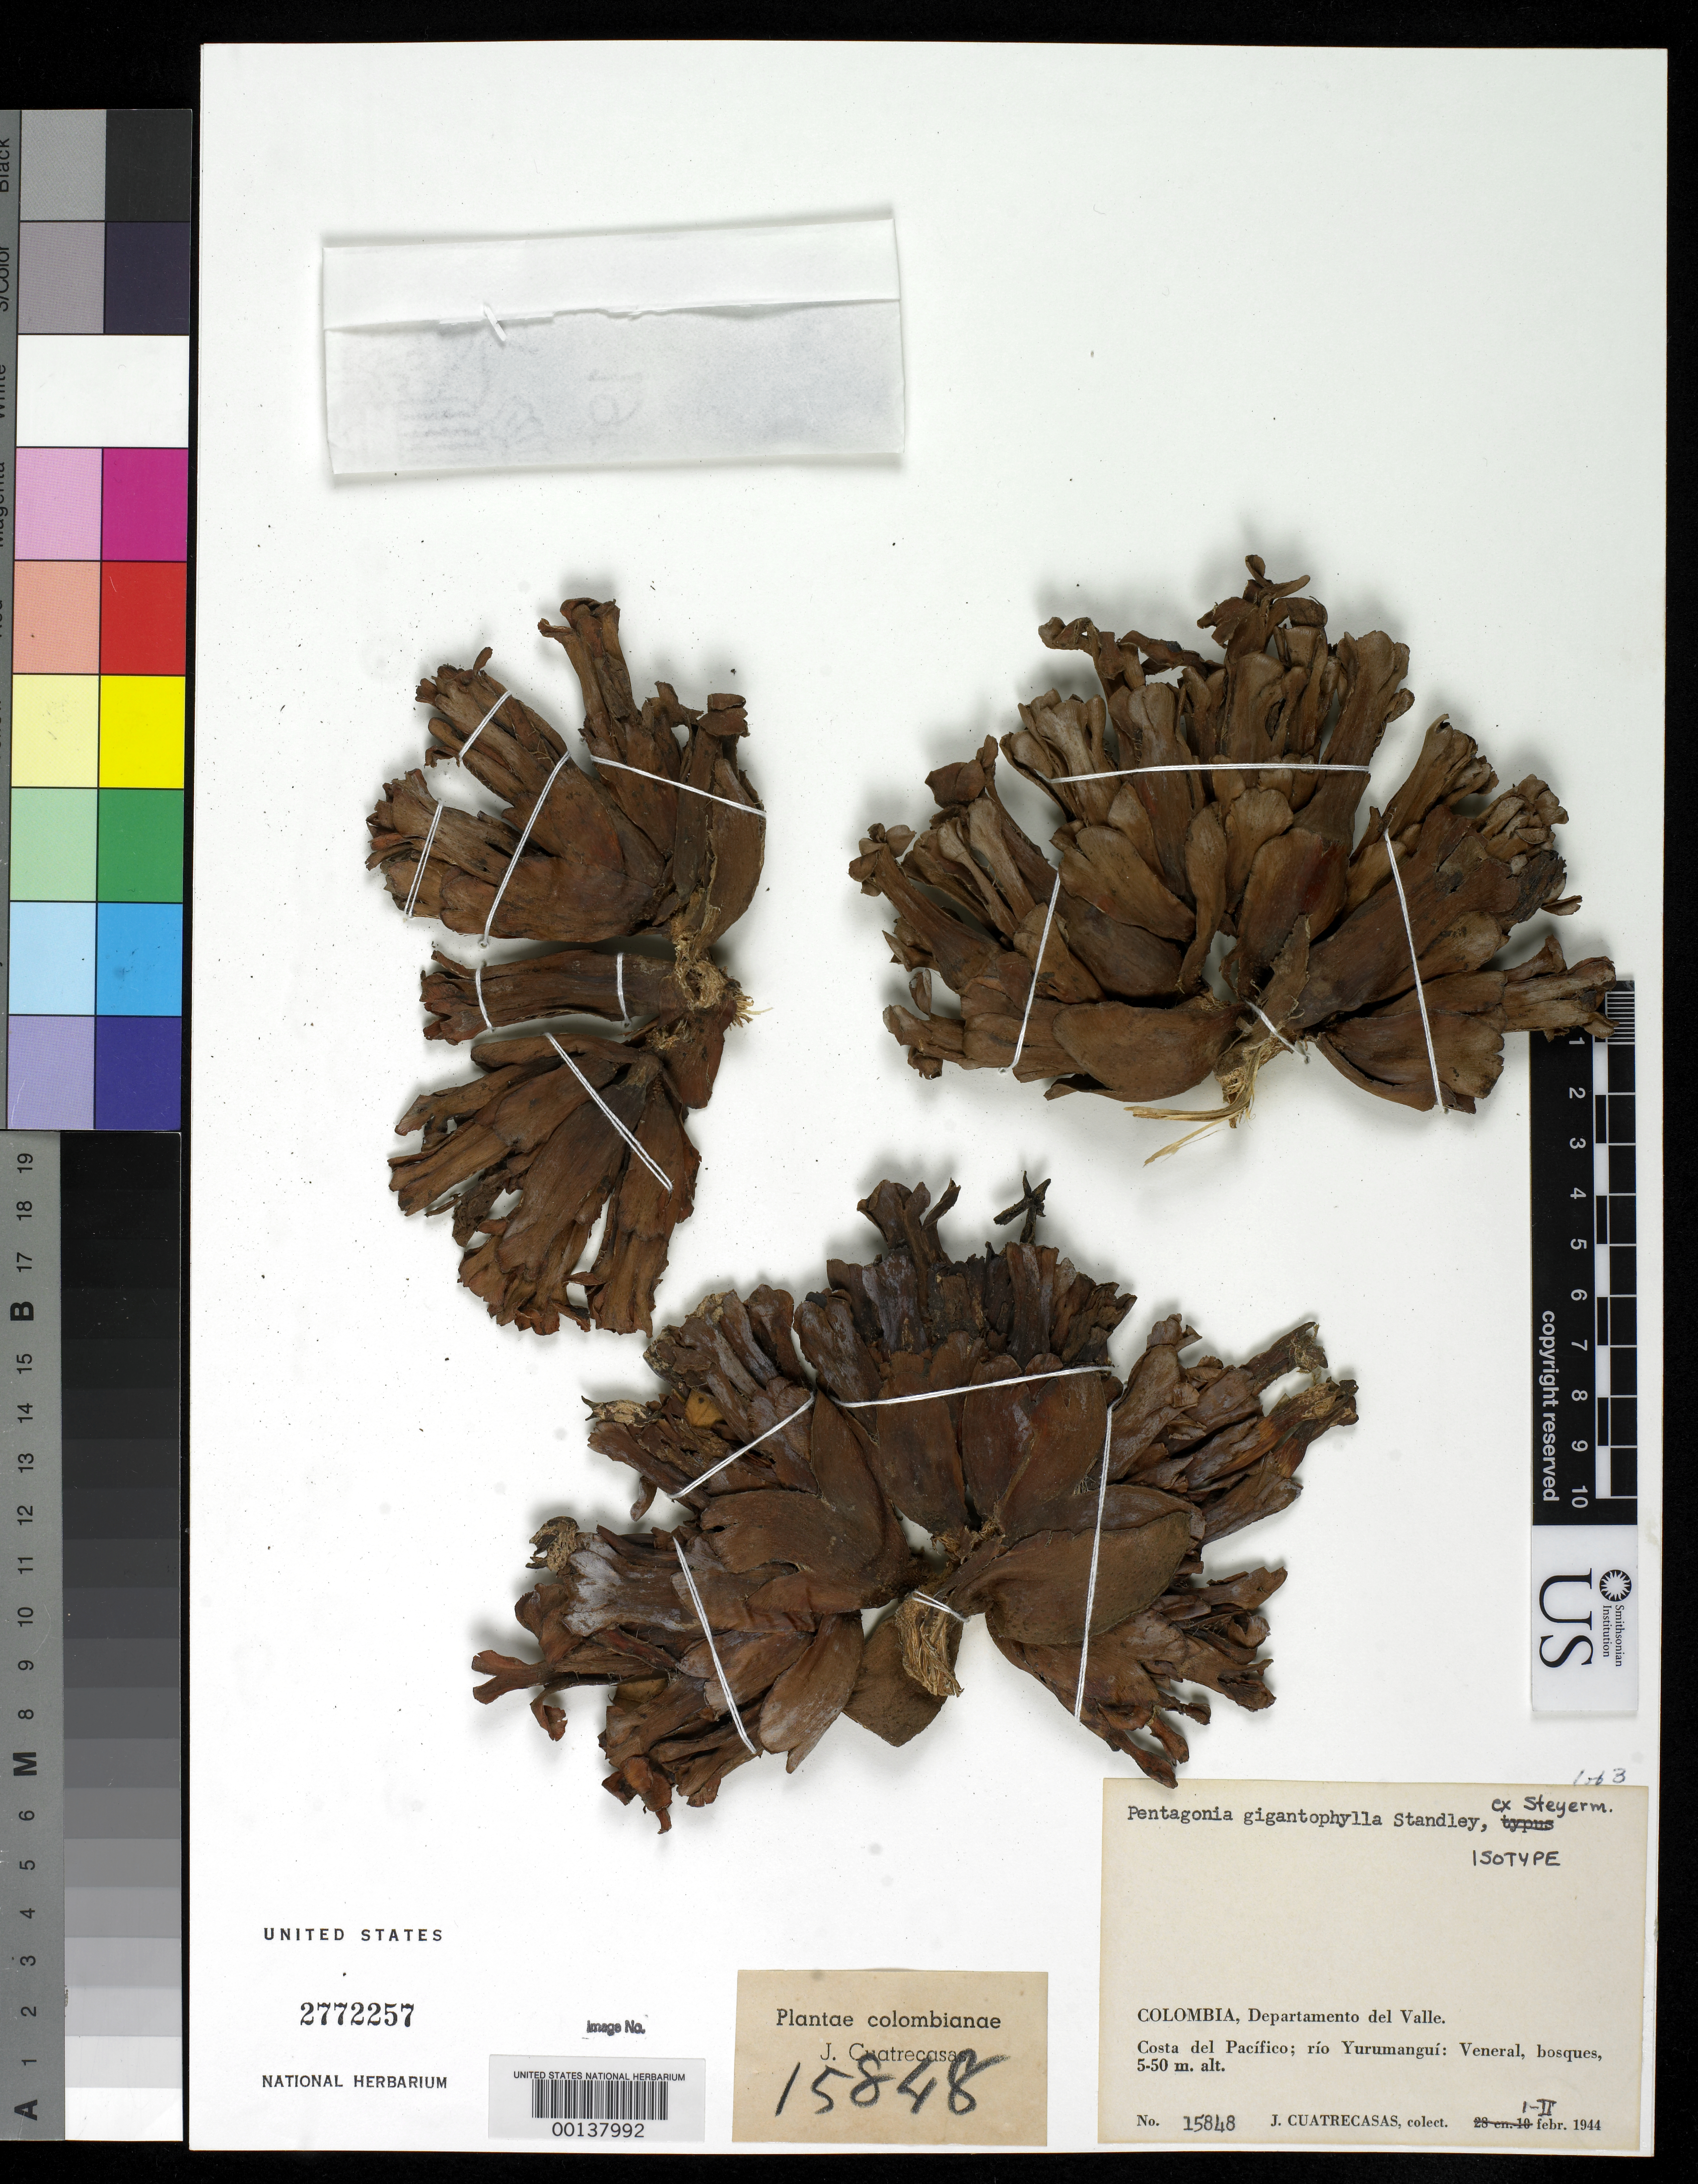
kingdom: Plantae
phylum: Tracheophyta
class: Magnoliopsida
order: Gentianales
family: Rubiaceae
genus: Pentagonia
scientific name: Pentagonia gigantophylla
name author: Standl. ex Steyerm.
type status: Isotype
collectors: J. Cuatrecasas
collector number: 15848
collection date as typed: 28 Jan 1944 to 10 Feb 194-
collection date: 1944-01-28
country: Colombia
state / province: Valle del Cauca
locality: Rio Yurumangui, Veneral.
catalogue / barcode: US 2772257